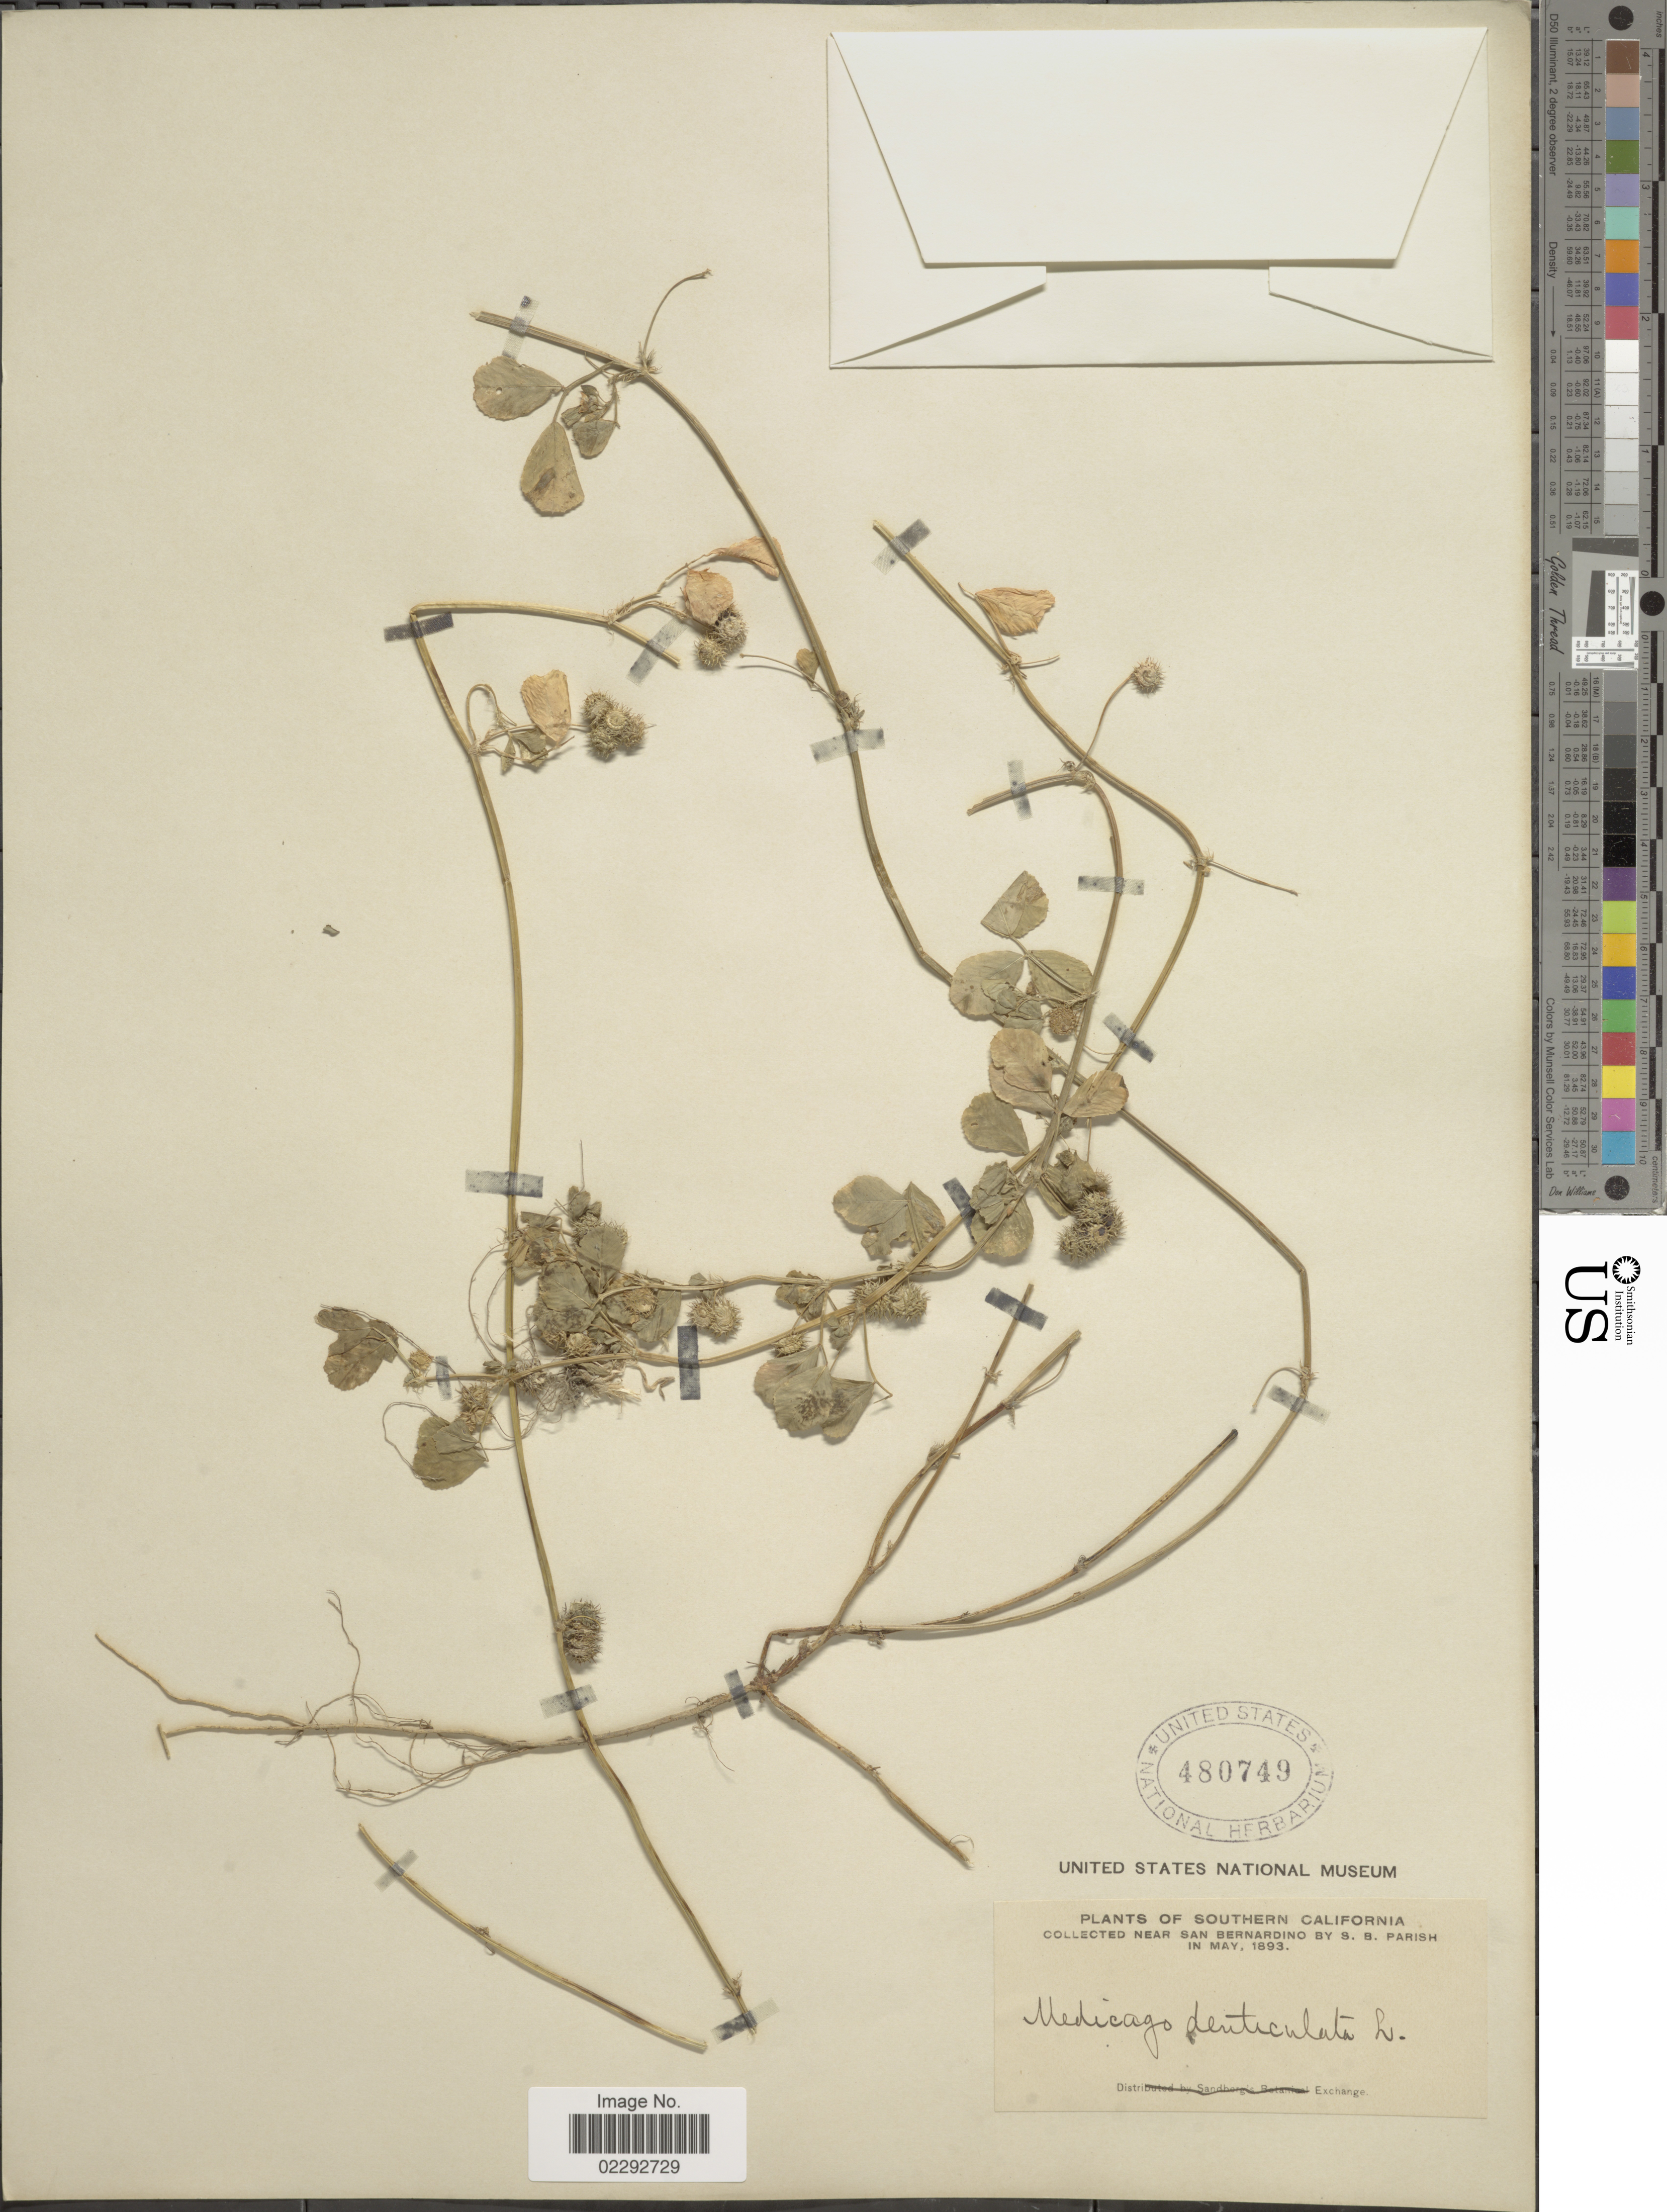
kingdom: Plantae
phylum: Tracheophyta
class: Magnoliopsida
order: Fabales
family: Fabaceae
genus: Medicago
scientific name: Medicago hispida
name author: Gaertn.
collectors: S. B. Parish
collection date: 1893-05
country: United States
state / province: California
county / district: San Bernardino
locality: Southern California. near San Bernardino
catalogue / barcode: US 480749